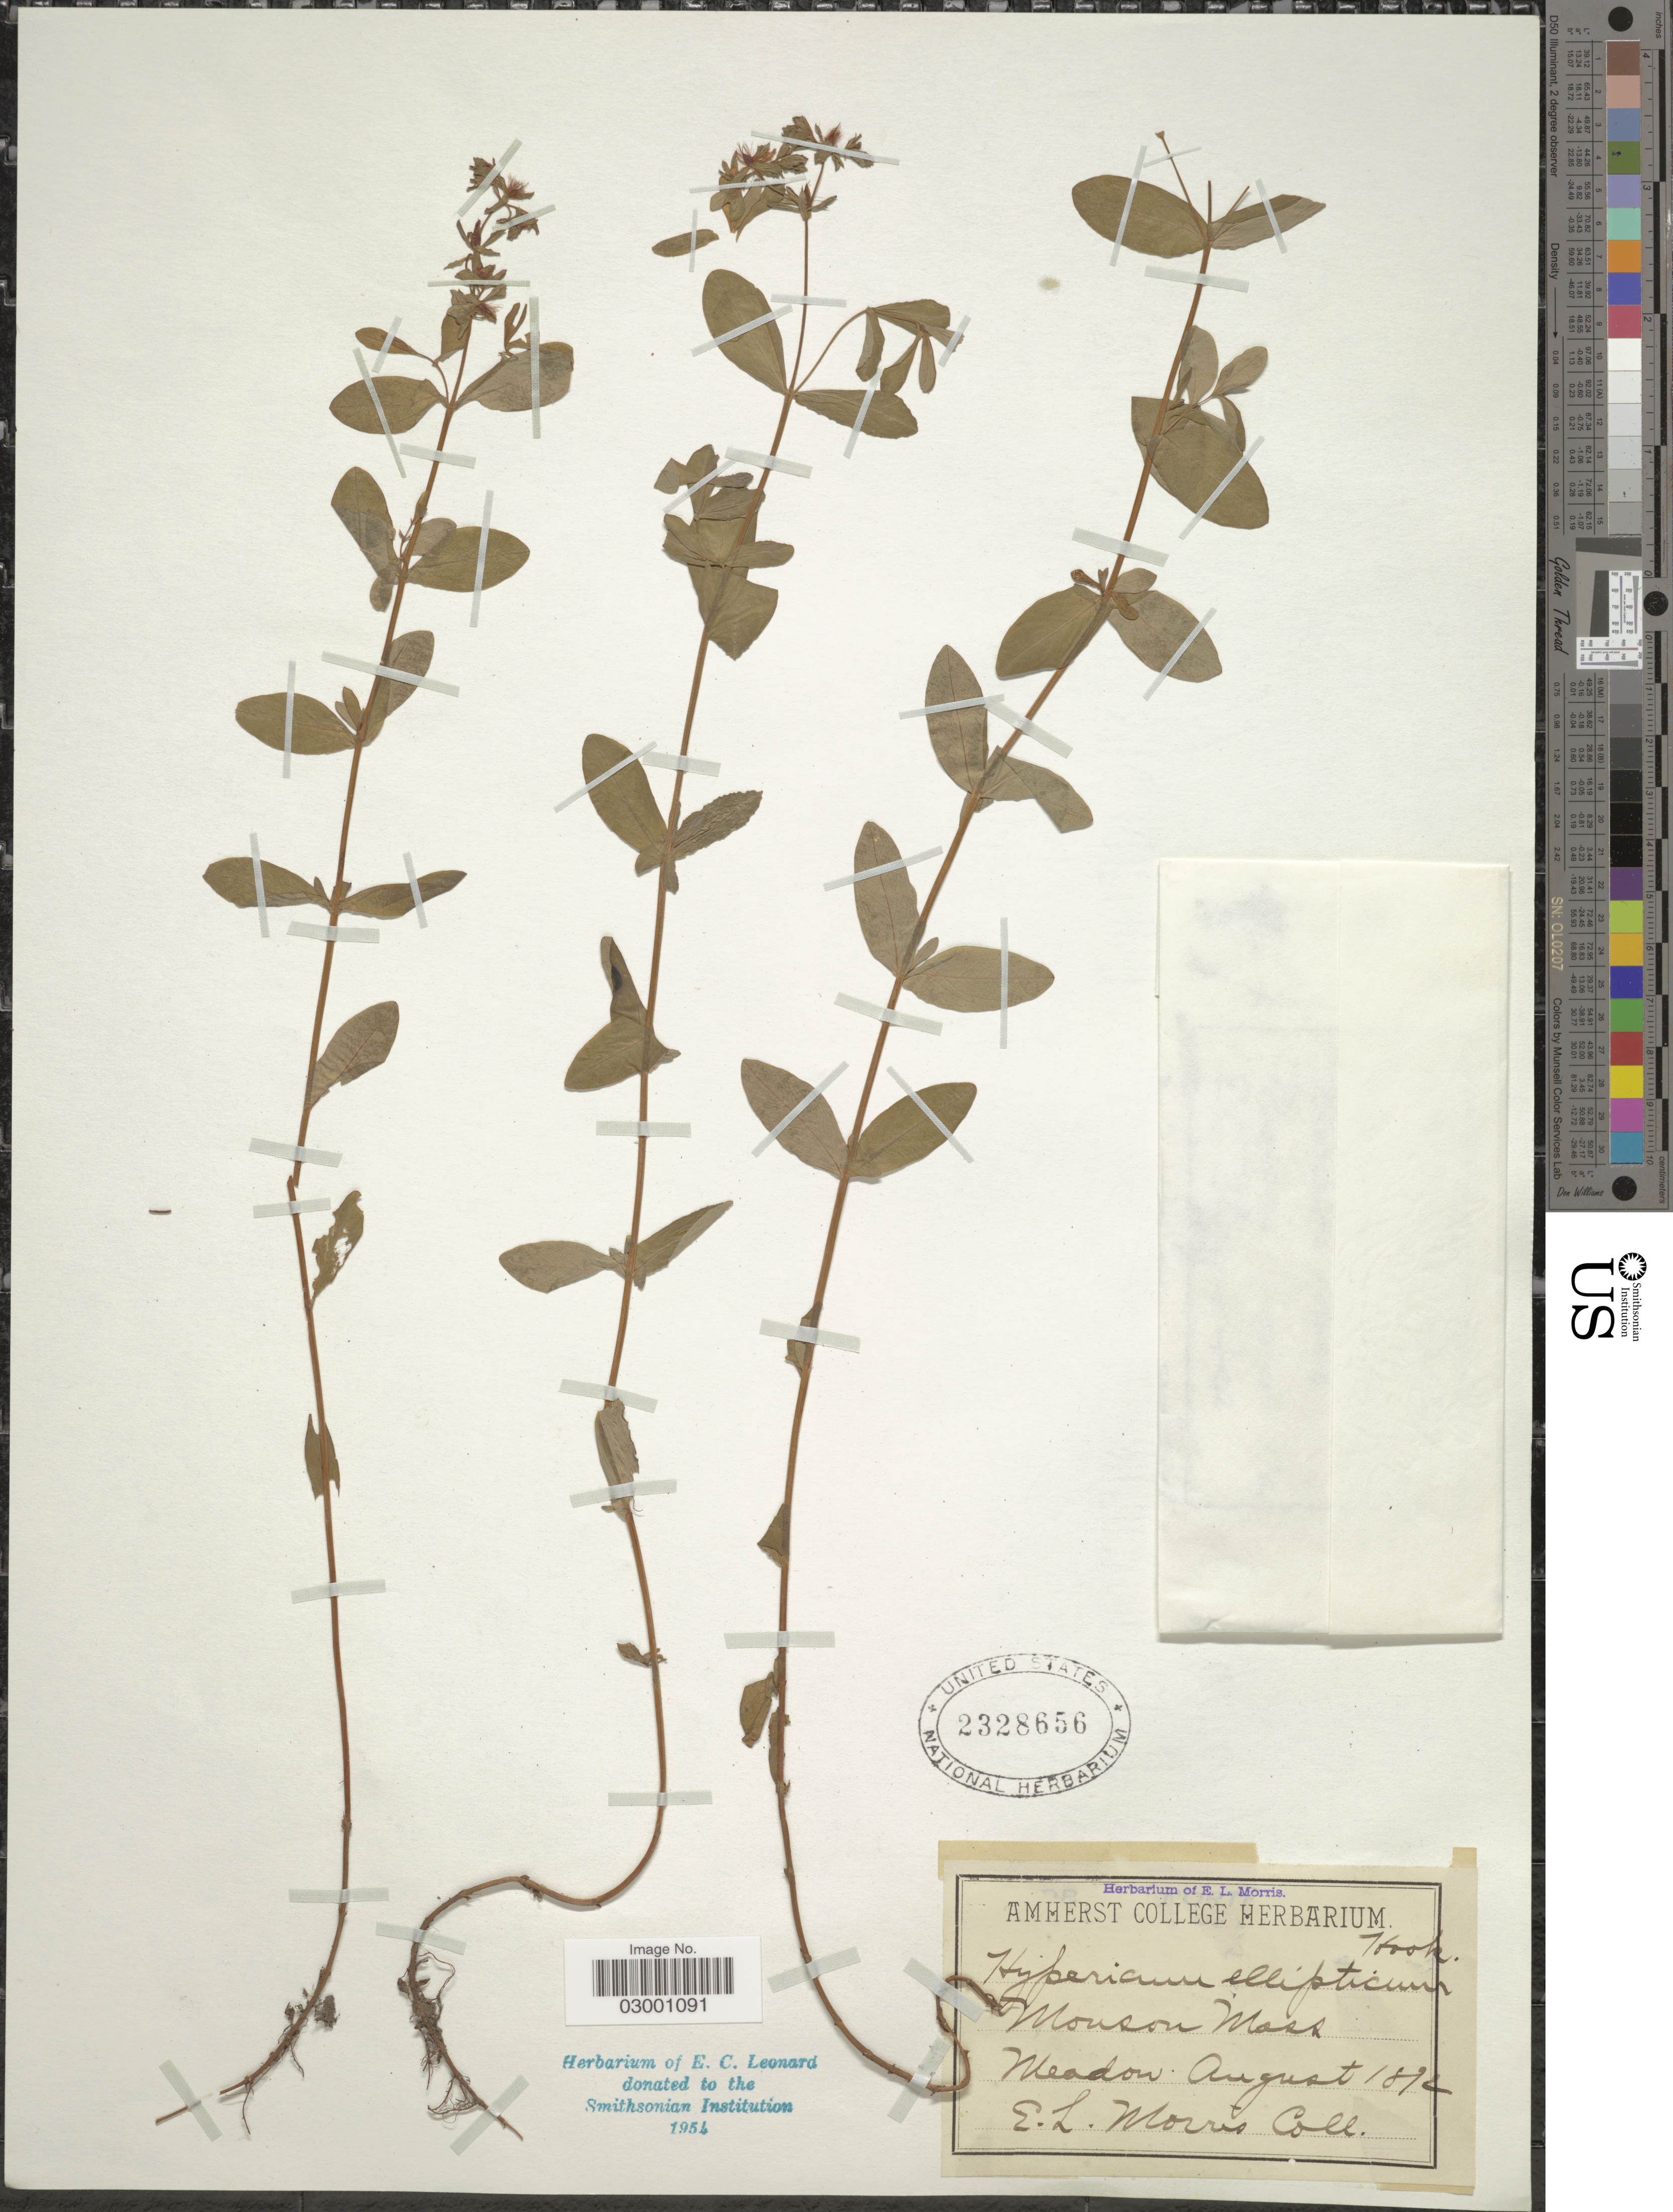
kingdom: Plantae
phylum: Tracheophyta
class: Magnoliopsida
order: Malpighiales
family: Hypericaceae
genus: Hypericum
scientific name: Hypericum ellipticum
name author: Hook.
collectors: E. Morris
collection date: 1892-08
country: United States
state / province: Massachusetts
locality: Mouson.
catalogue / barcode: US 2328656